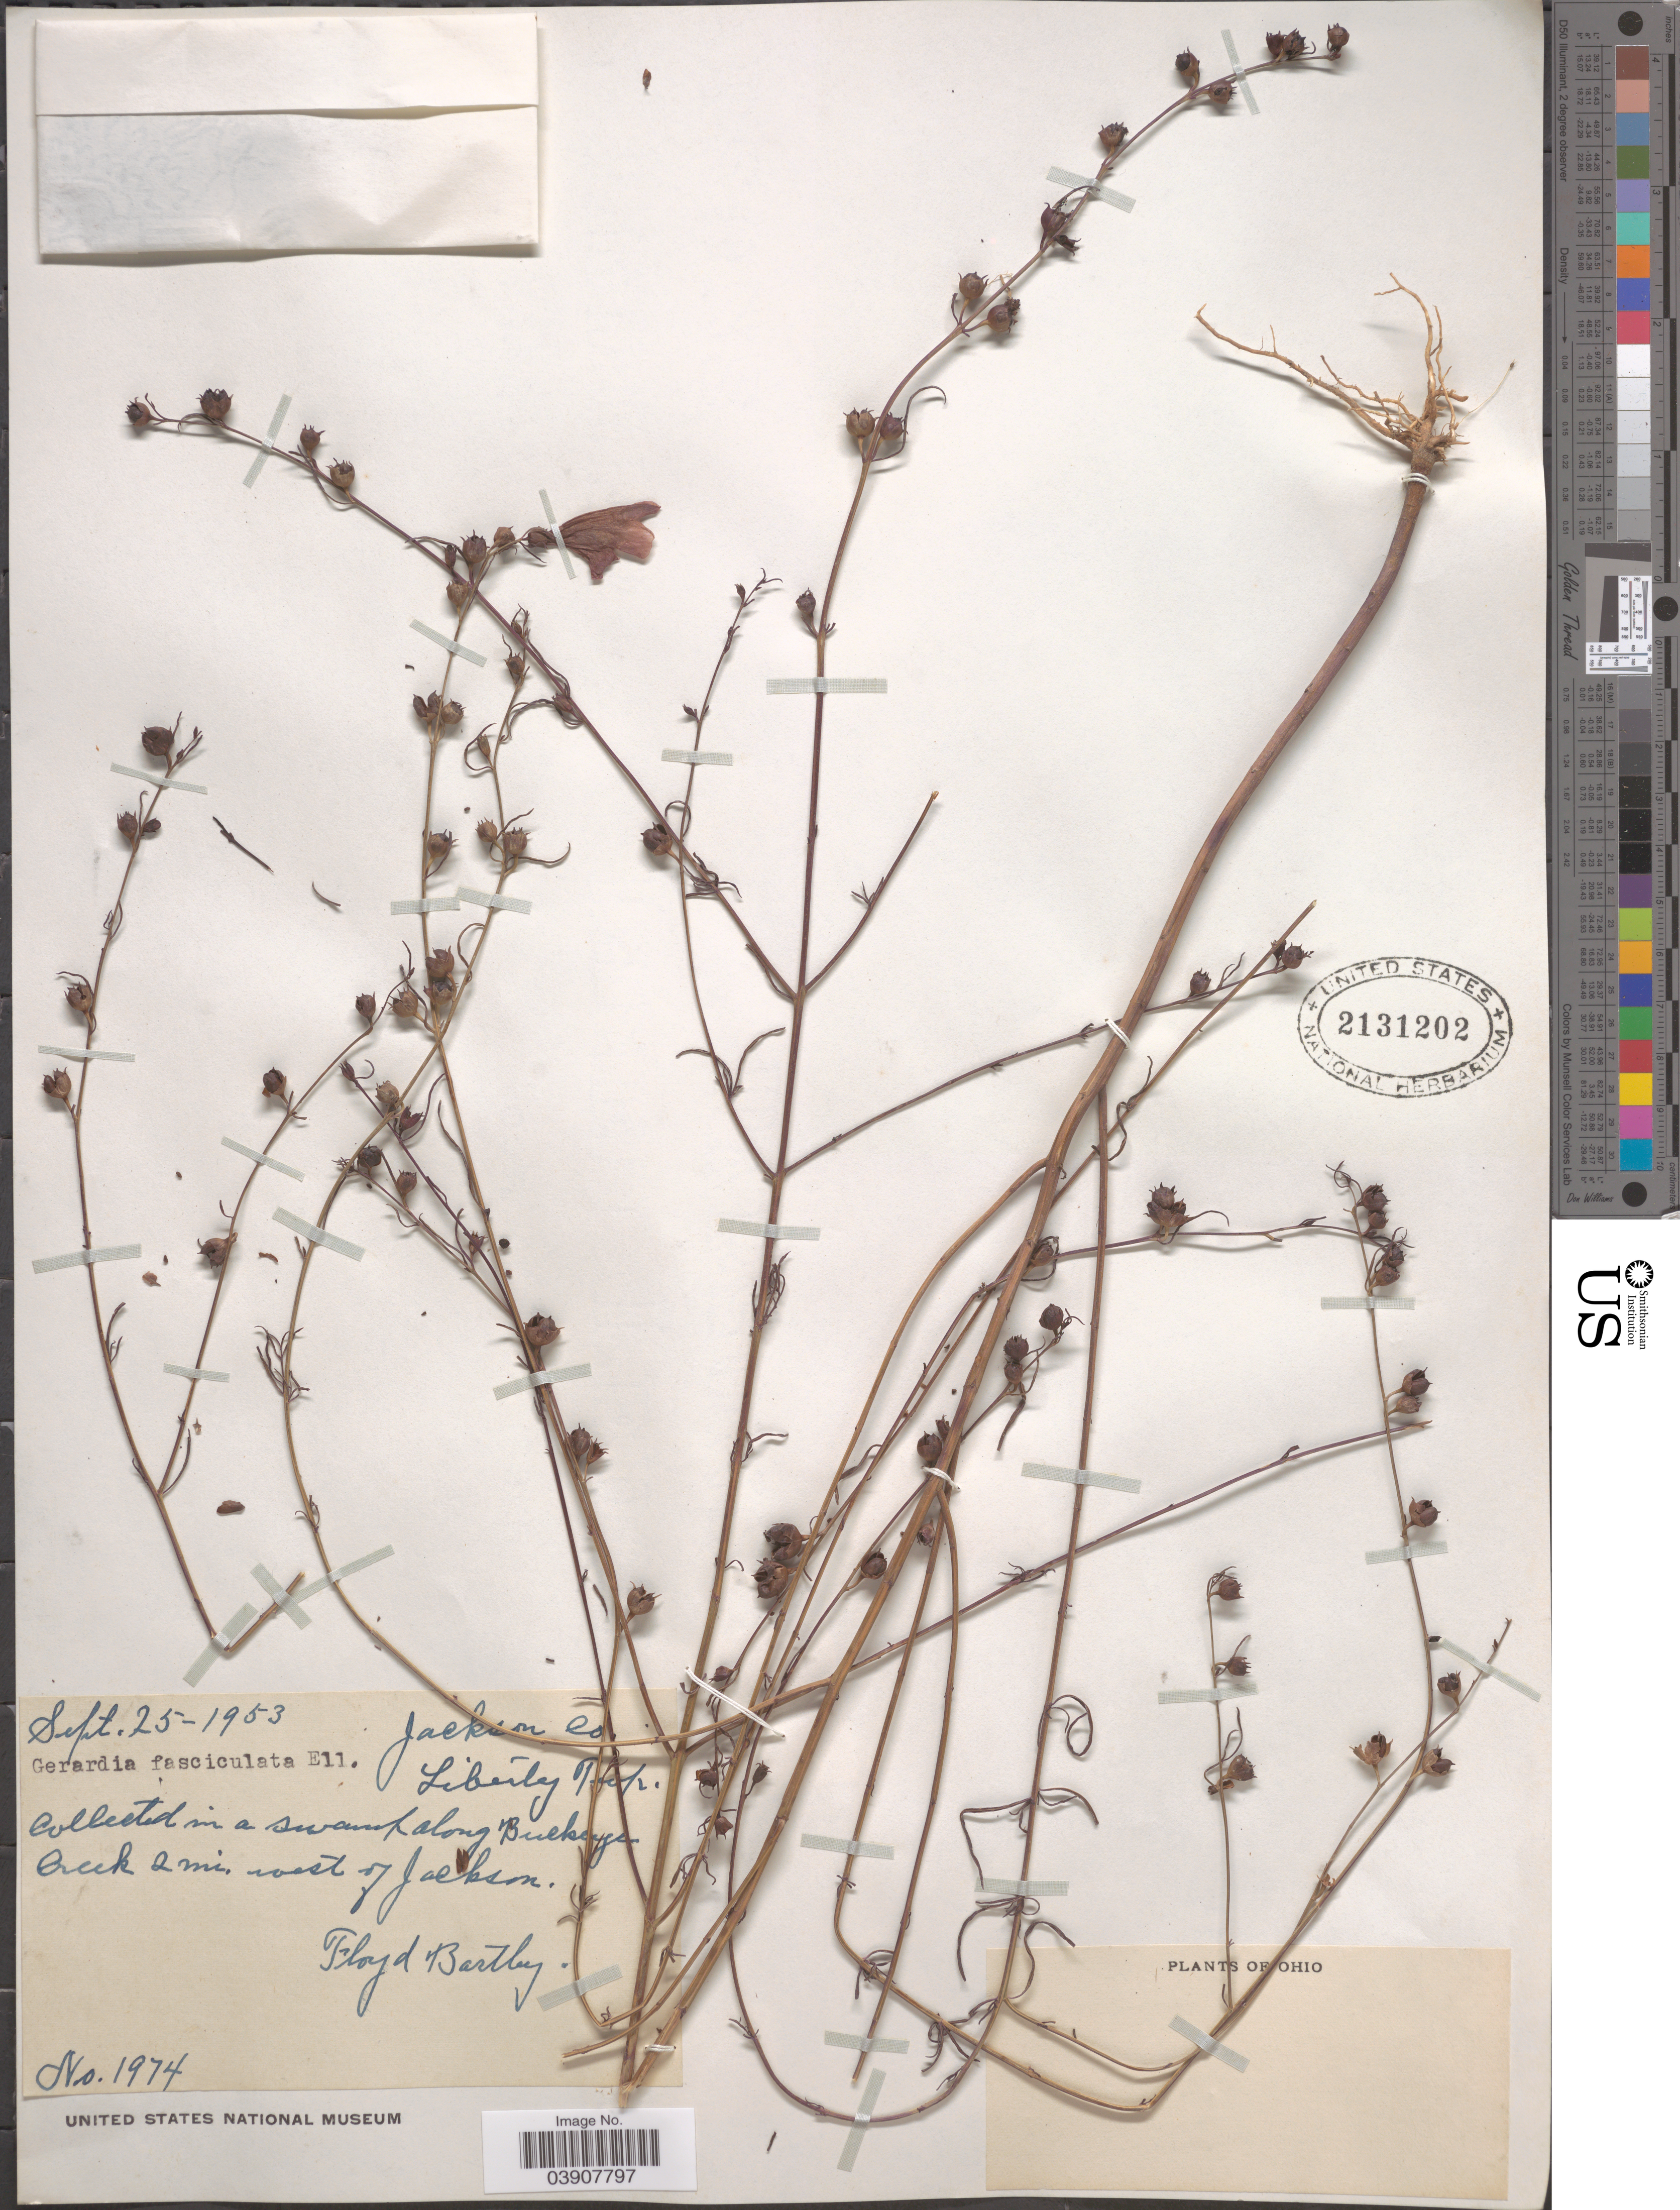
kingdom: Plantae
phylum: Tracheophyta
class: Magnoliopsida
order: Lamiales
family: Orobanchaceae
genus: Agalinis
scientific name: Agalinis fasciculata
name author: (Elliott) Raf.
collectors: F. Bartley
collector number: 1974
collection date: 1953-09-25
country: United States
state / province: Ohio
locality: Jackson Co. Liberty Twp. In a swamp along Buckeye Creek 2 mi. west of Jackson.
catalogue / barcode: US 2131202